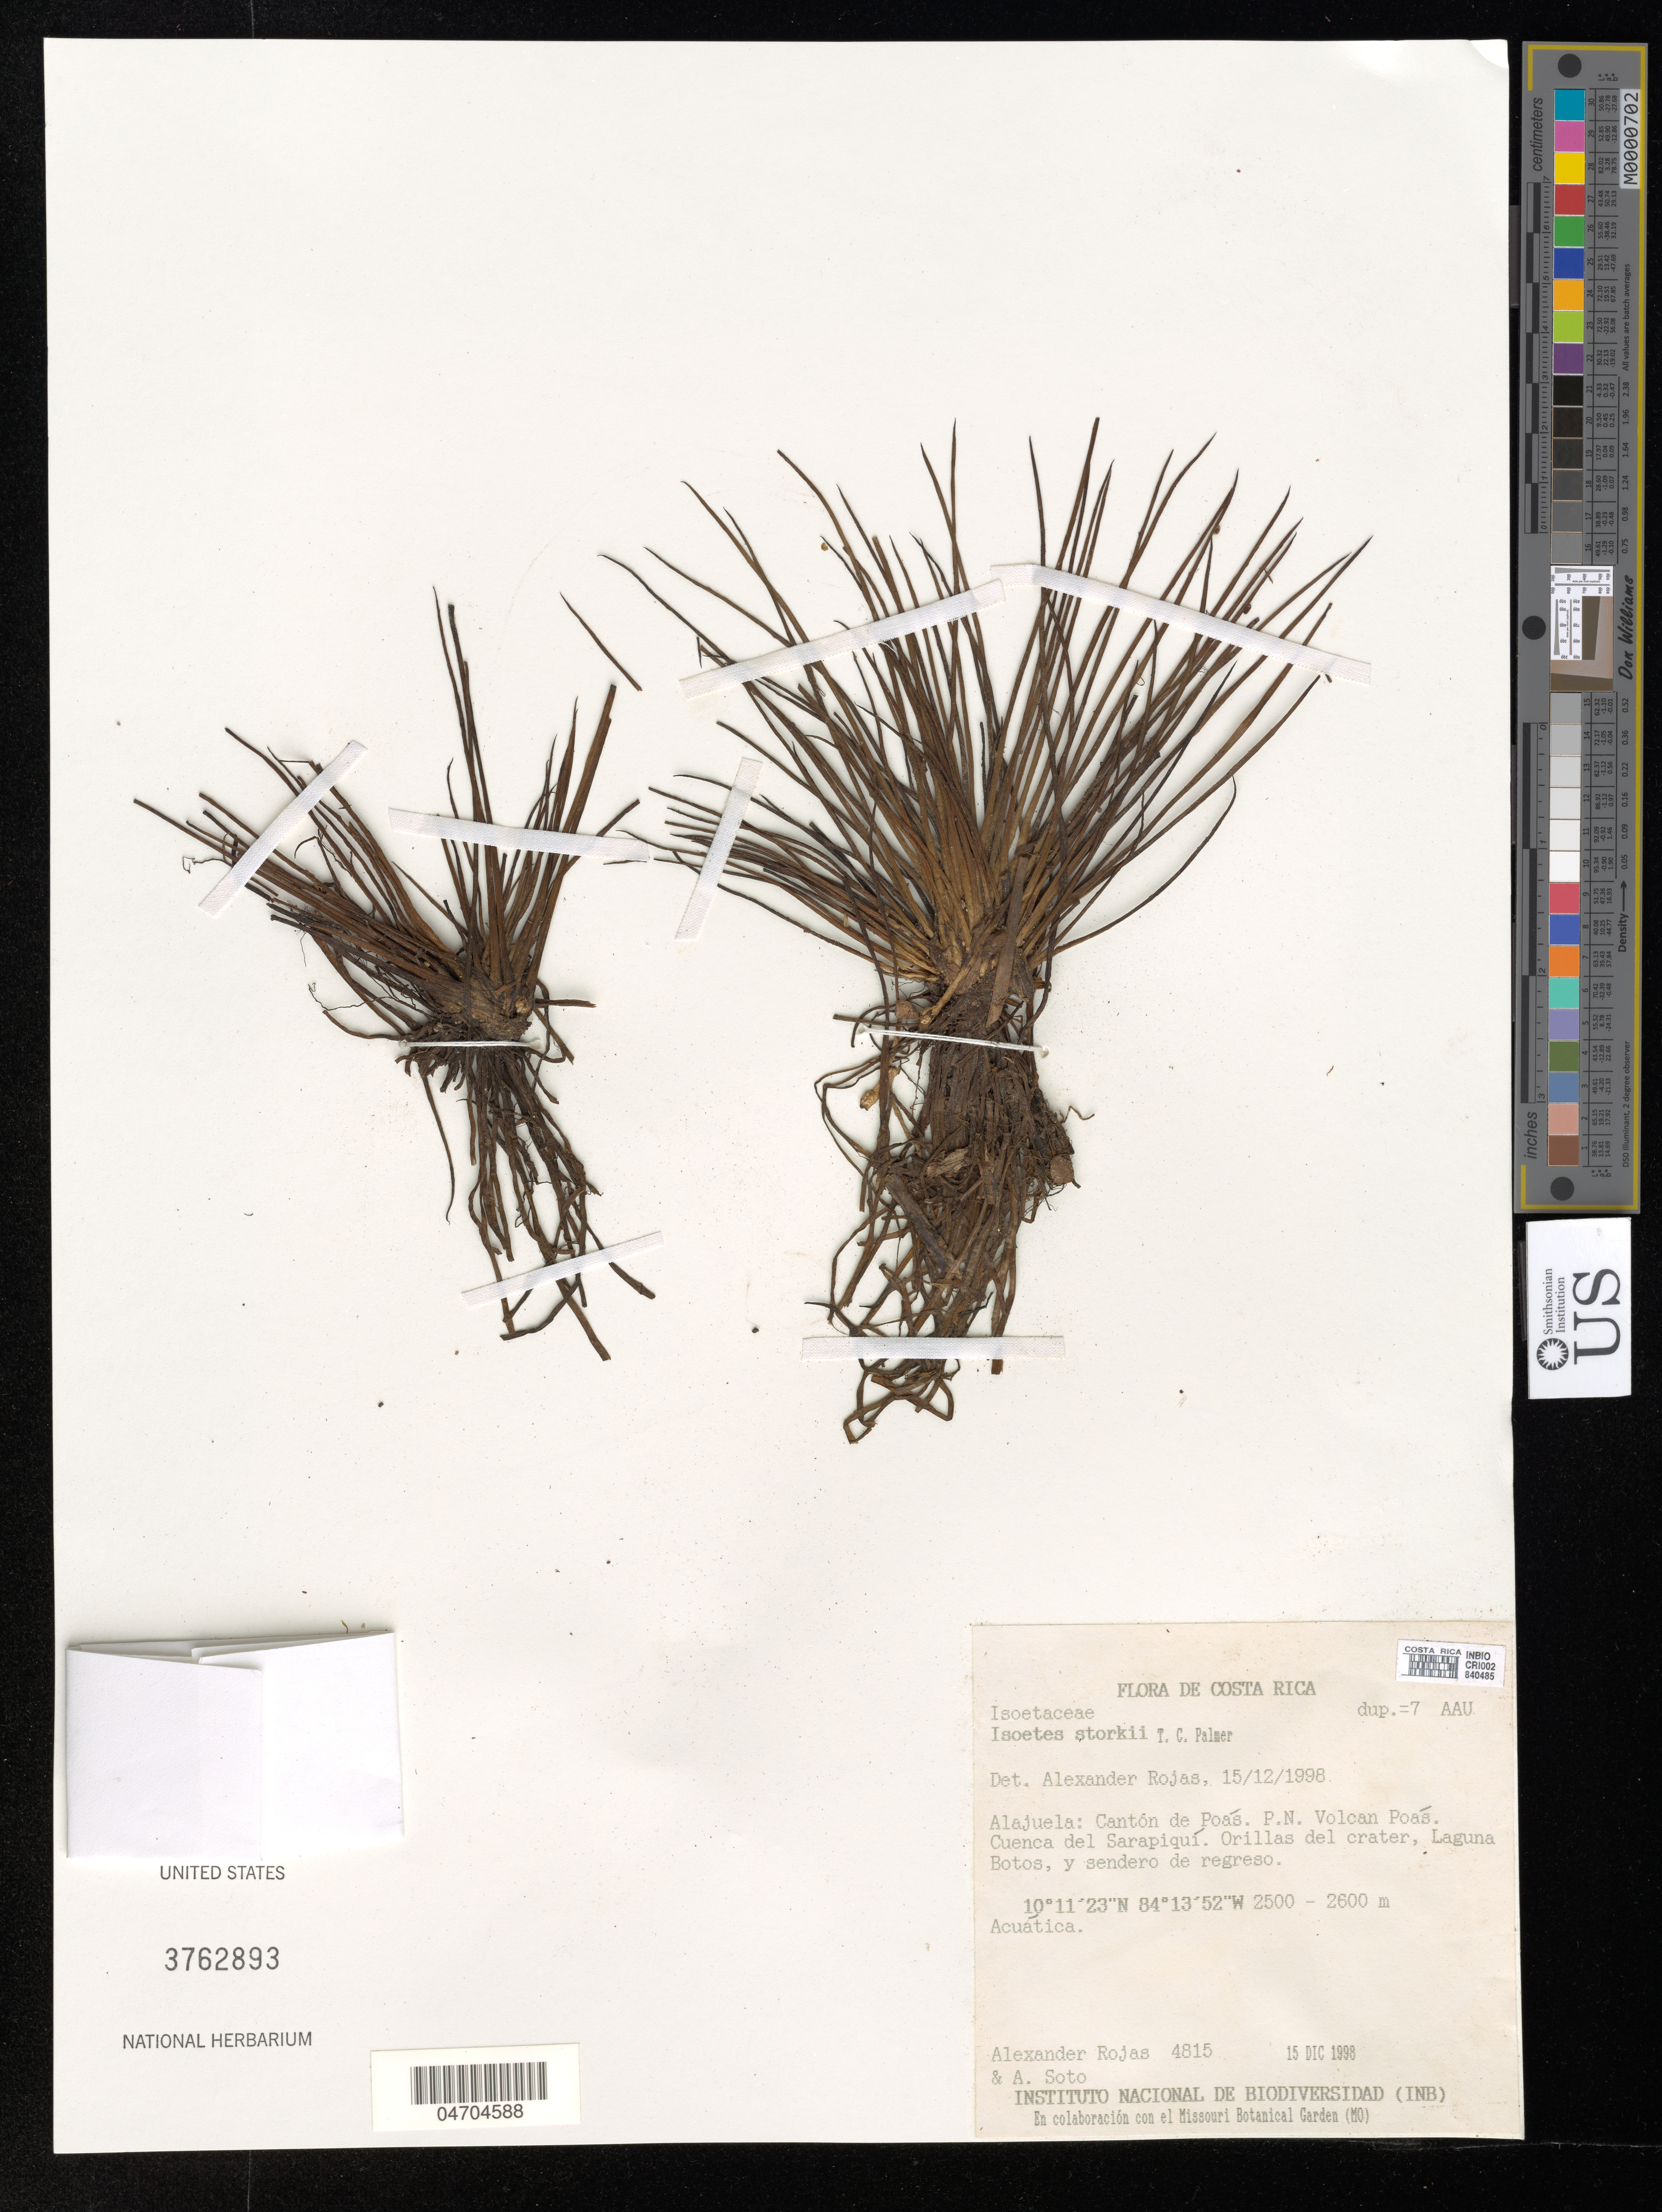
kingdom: Plantae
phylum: Tracheophyta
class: Lycopodiopsida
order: Isoetales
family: Isoetaceae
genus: Isoetes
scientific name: Isoetes storkii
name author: T.C. Palmer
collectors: A. Rojas & A. Soto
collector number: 4815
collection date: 1998-12-15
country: Costa Rica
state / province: Alajuela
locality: Cantón de Poás. P. N. Volcan Poás. Cuenca del Sarapiquí. Orillas del crater, Laguna Botos, y sendero de regreso.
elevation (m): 2500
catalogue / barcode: US 3762893